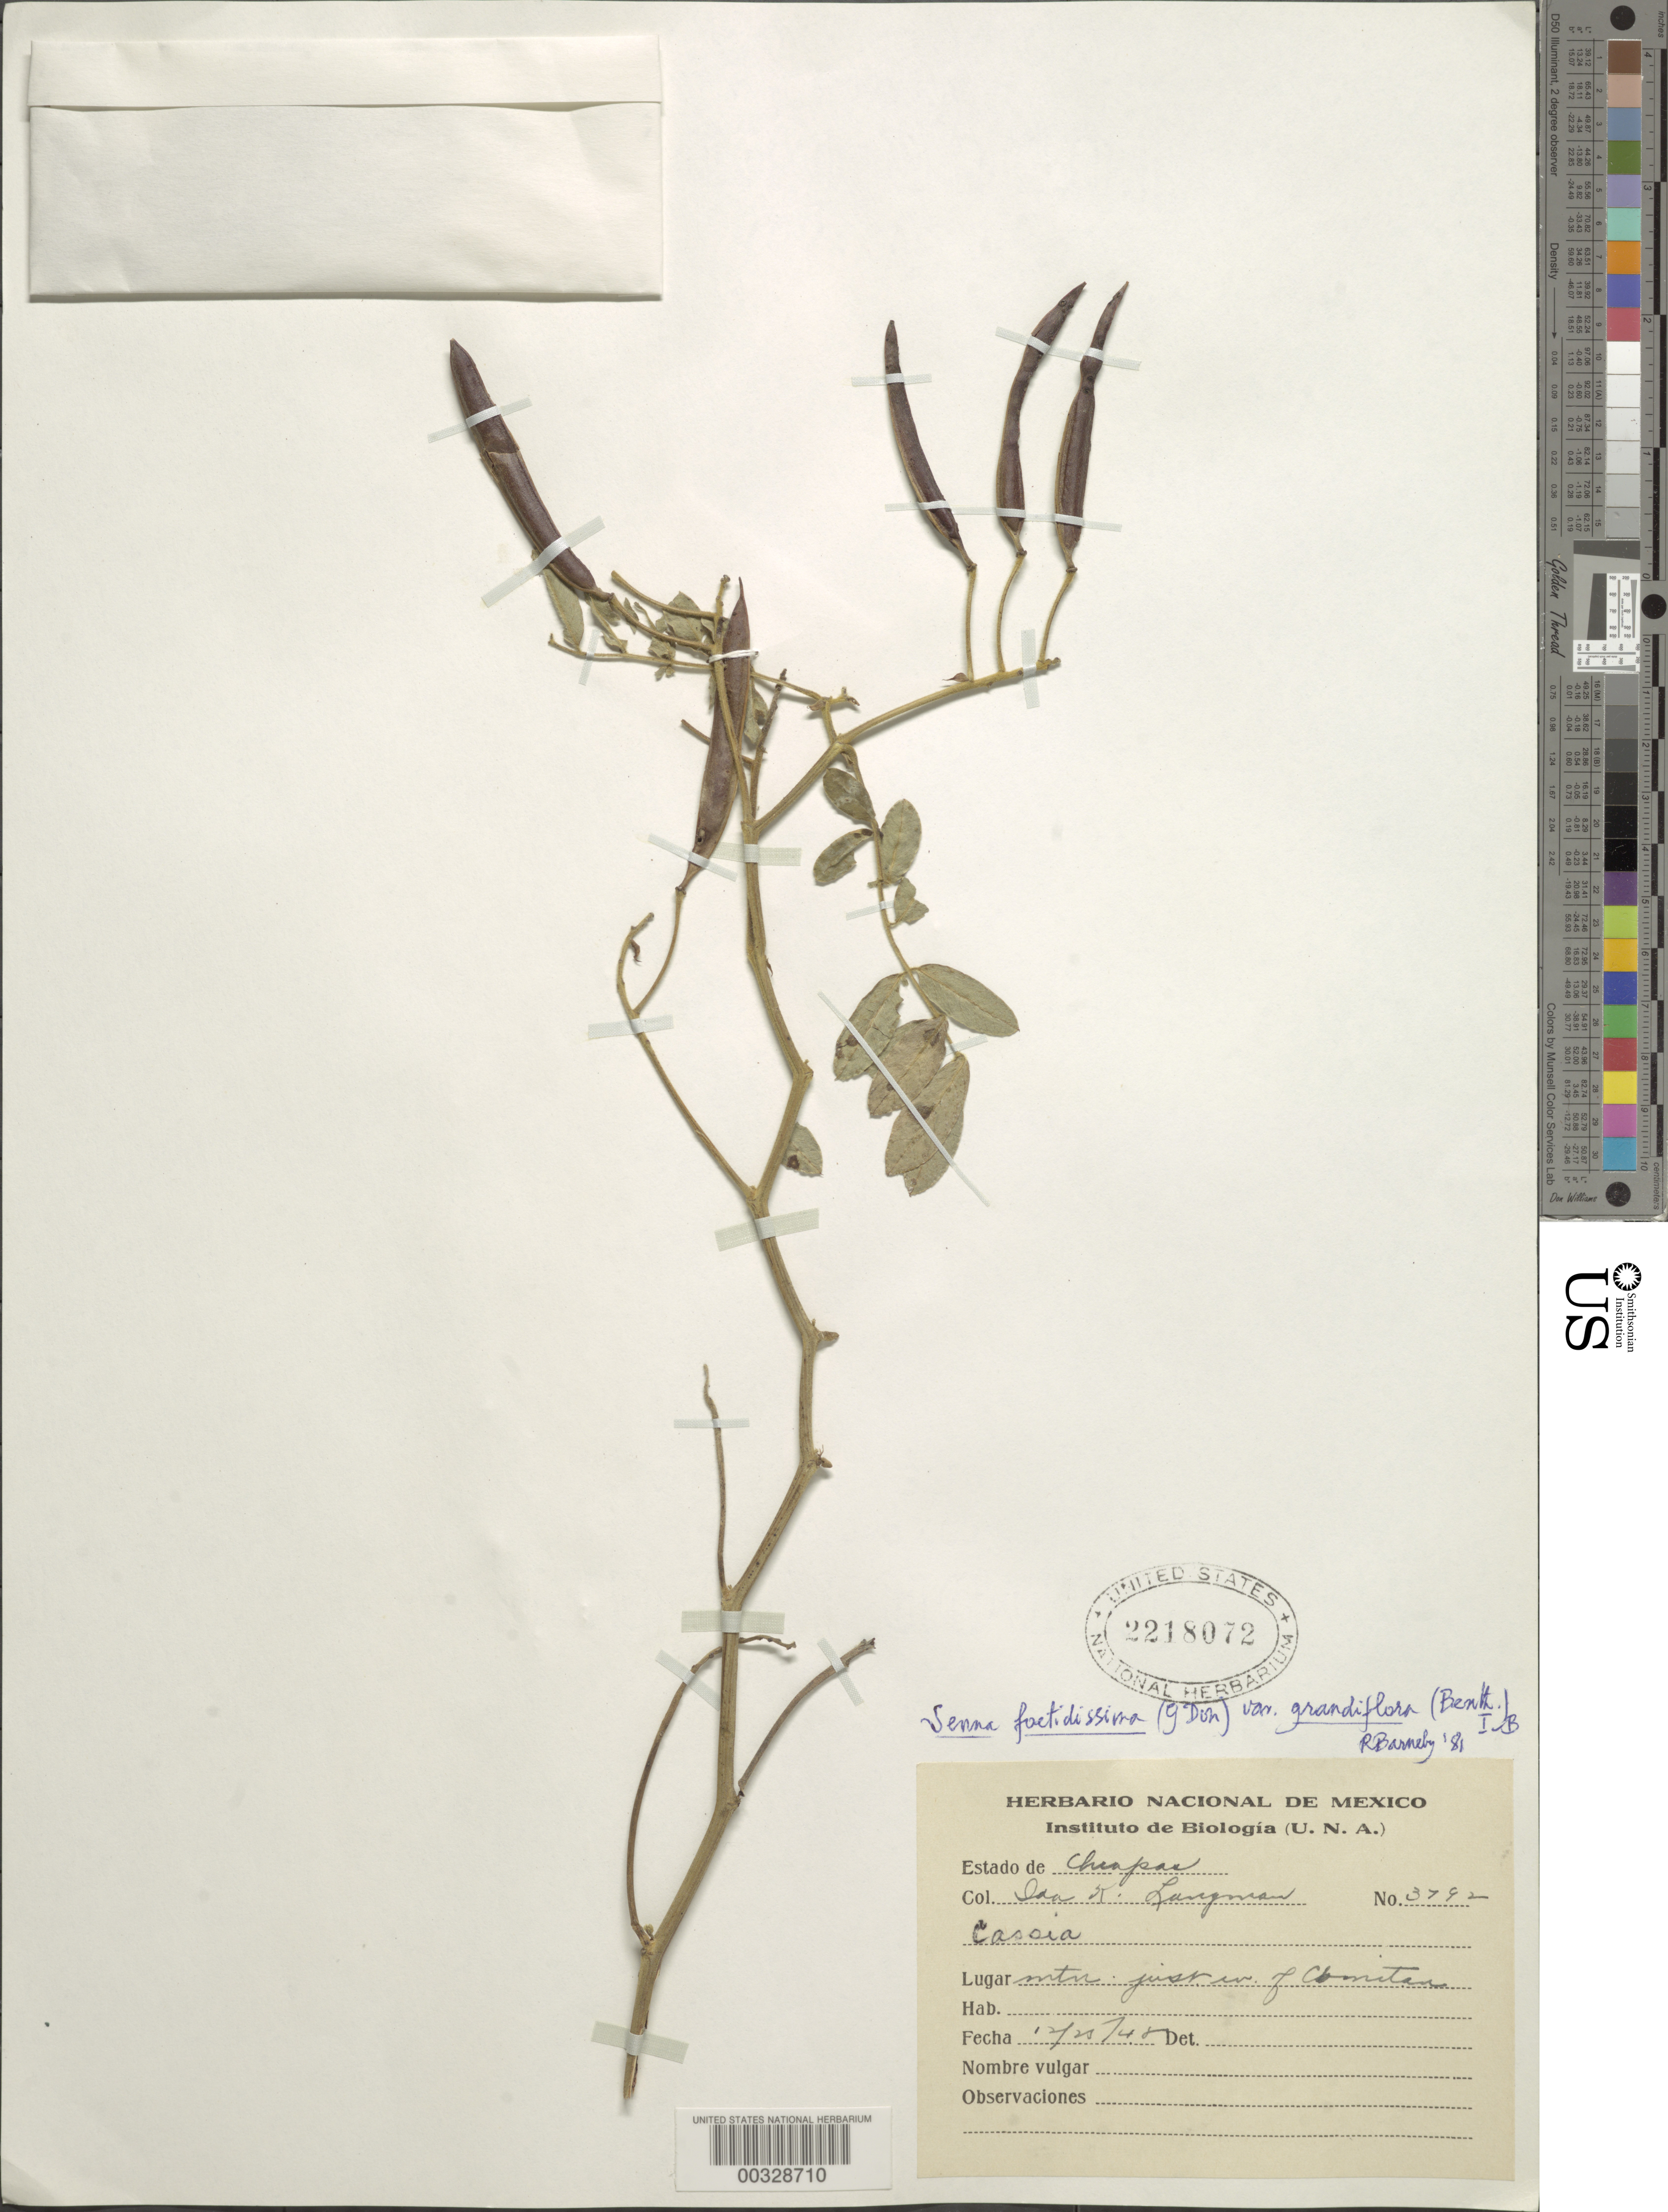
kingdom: Plantae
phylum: Tracheophyta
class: Magnoliopsida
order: Fabales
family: Fabaceae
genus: Senna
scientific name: Senna foetidissima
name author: (Ruiz & Pav. ex G. Don) H.S. Irwin & Barneby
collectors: I. Langman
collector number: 3792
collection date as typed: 25 Dec 1948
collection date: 1948-12-25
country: Mexico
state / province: Chiapas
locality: Mountain just W of Comitan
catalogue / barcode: US 2218072